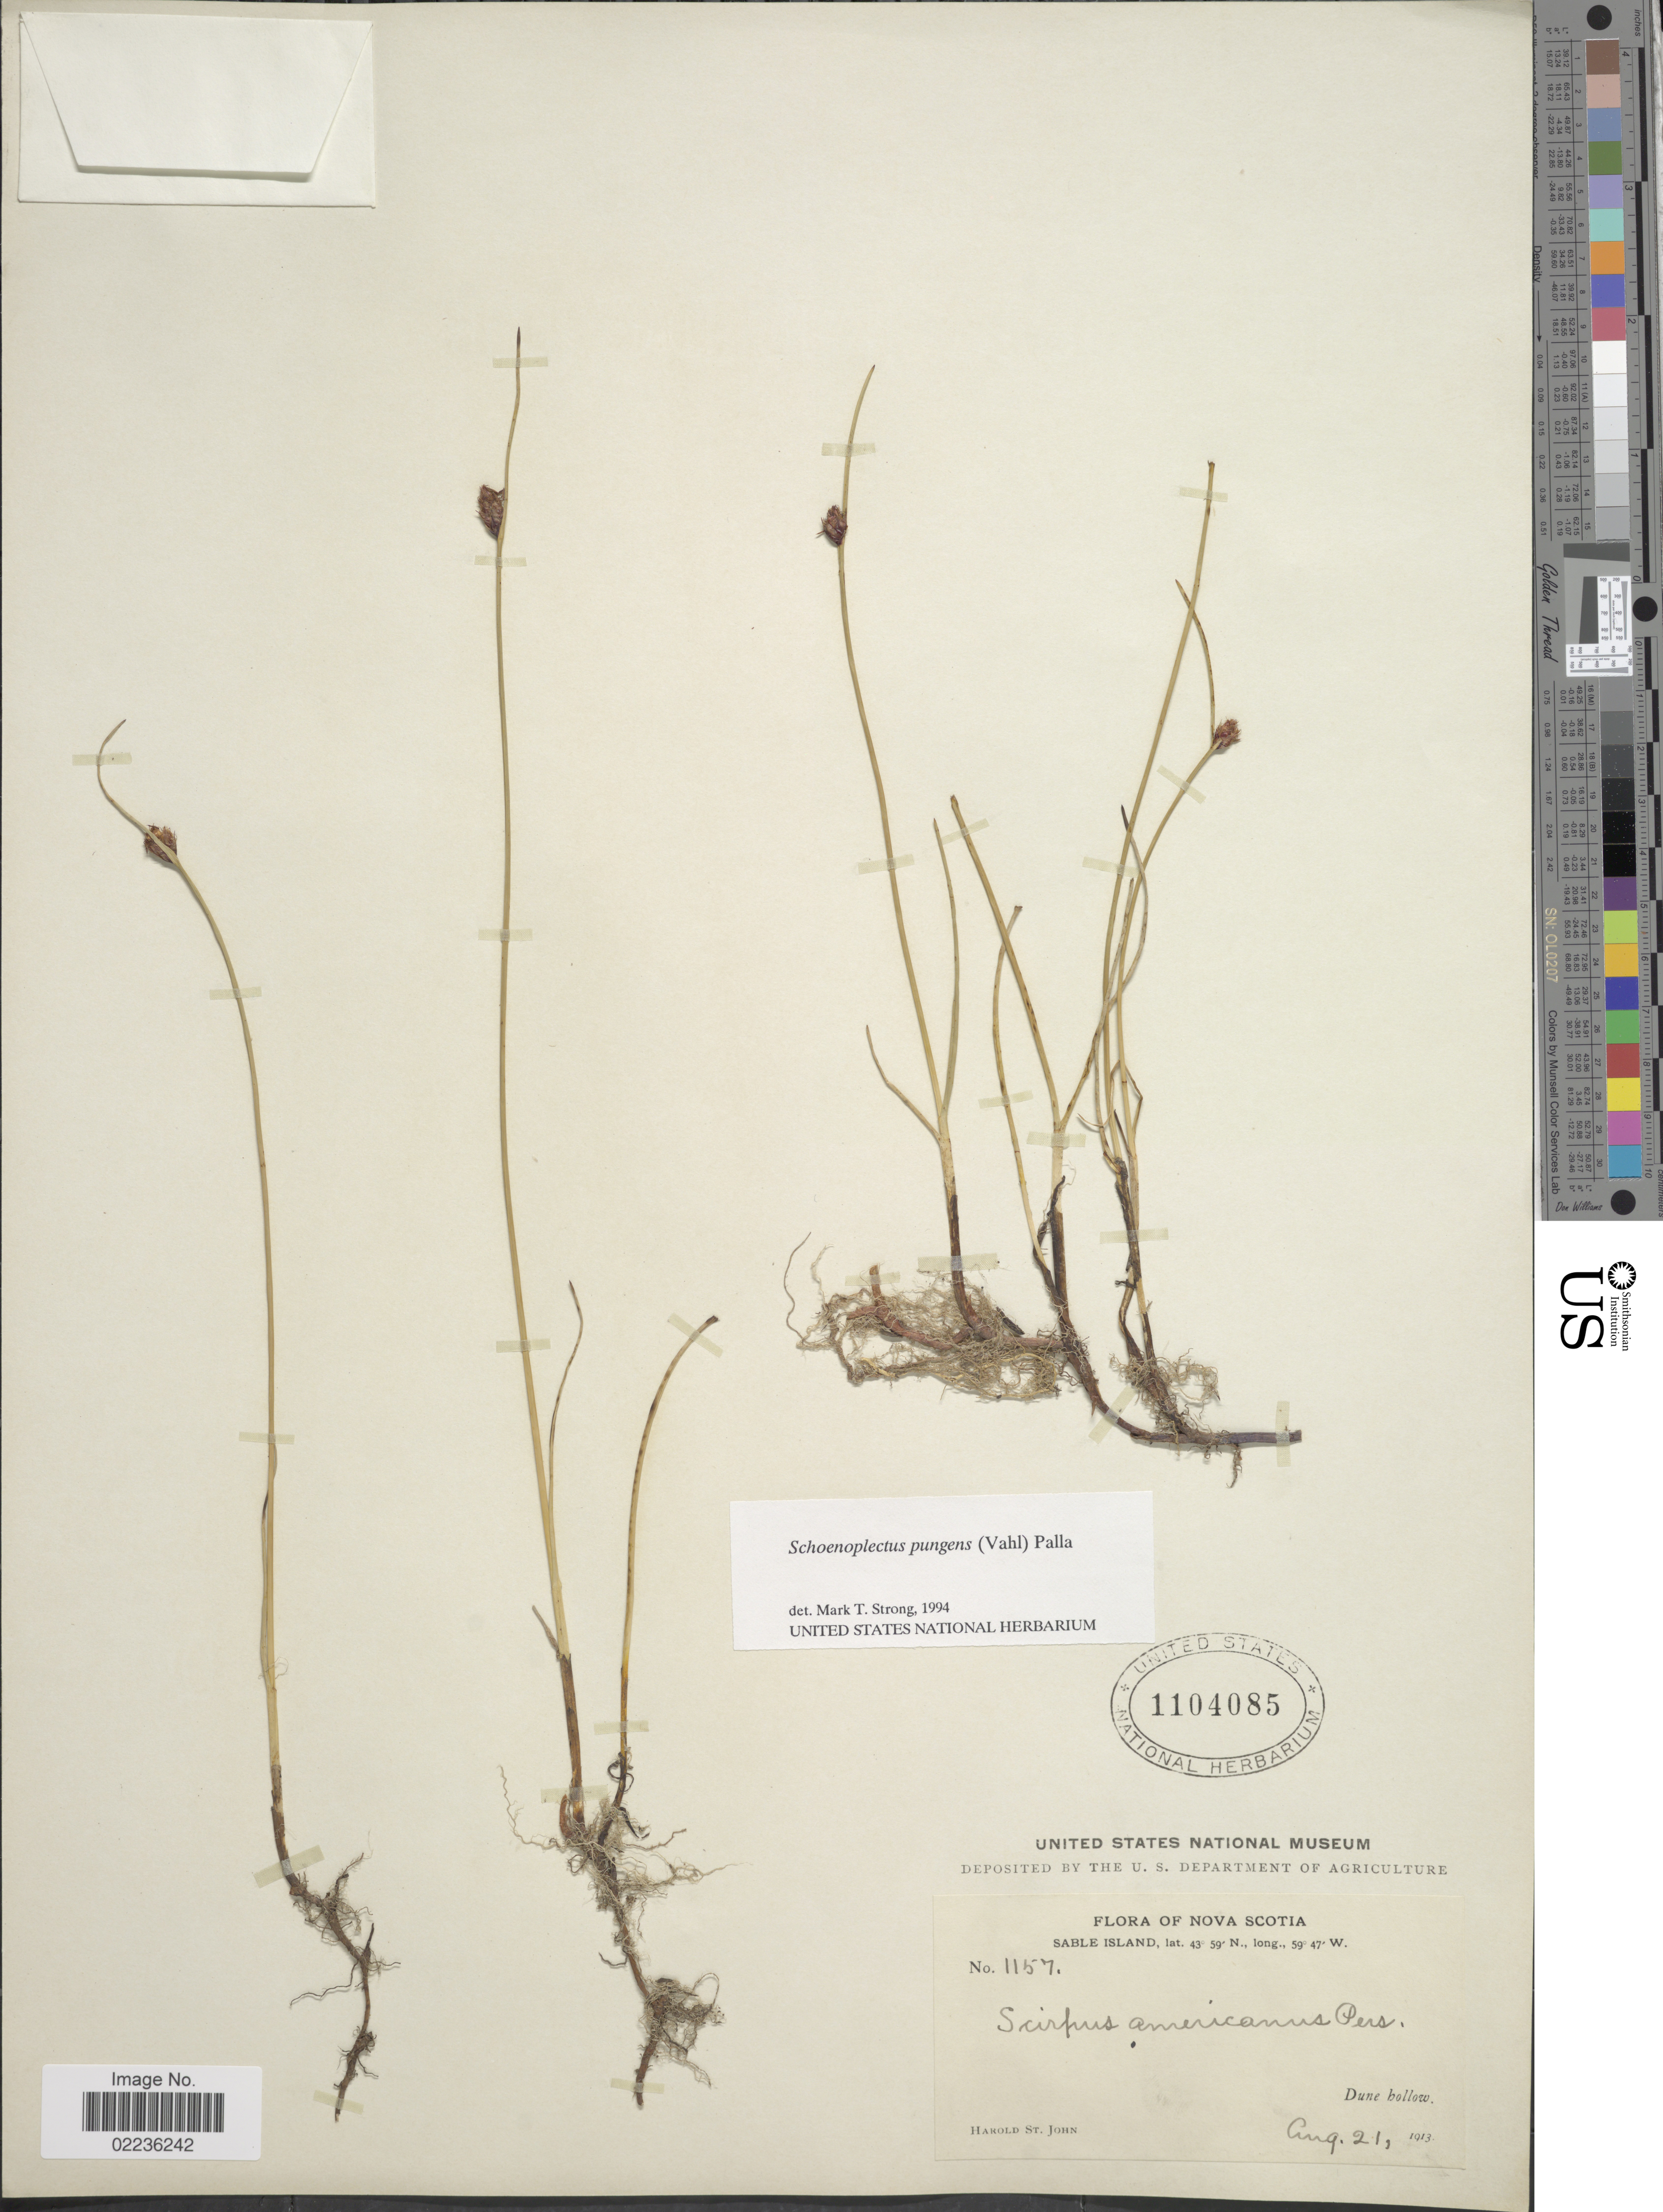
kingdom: Plantae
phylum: Tracheophyta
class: Liliopsida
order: Poales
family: Cyperaceae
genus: Schoenoplectus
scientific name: Schoenoplectus pungens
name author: (Vahl) Palla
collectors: H. St. John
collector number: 1157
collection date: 1913-08-21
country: Canada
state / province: Nova Scotia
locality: Sable Island. Dune hollow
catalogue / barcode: US 1104085